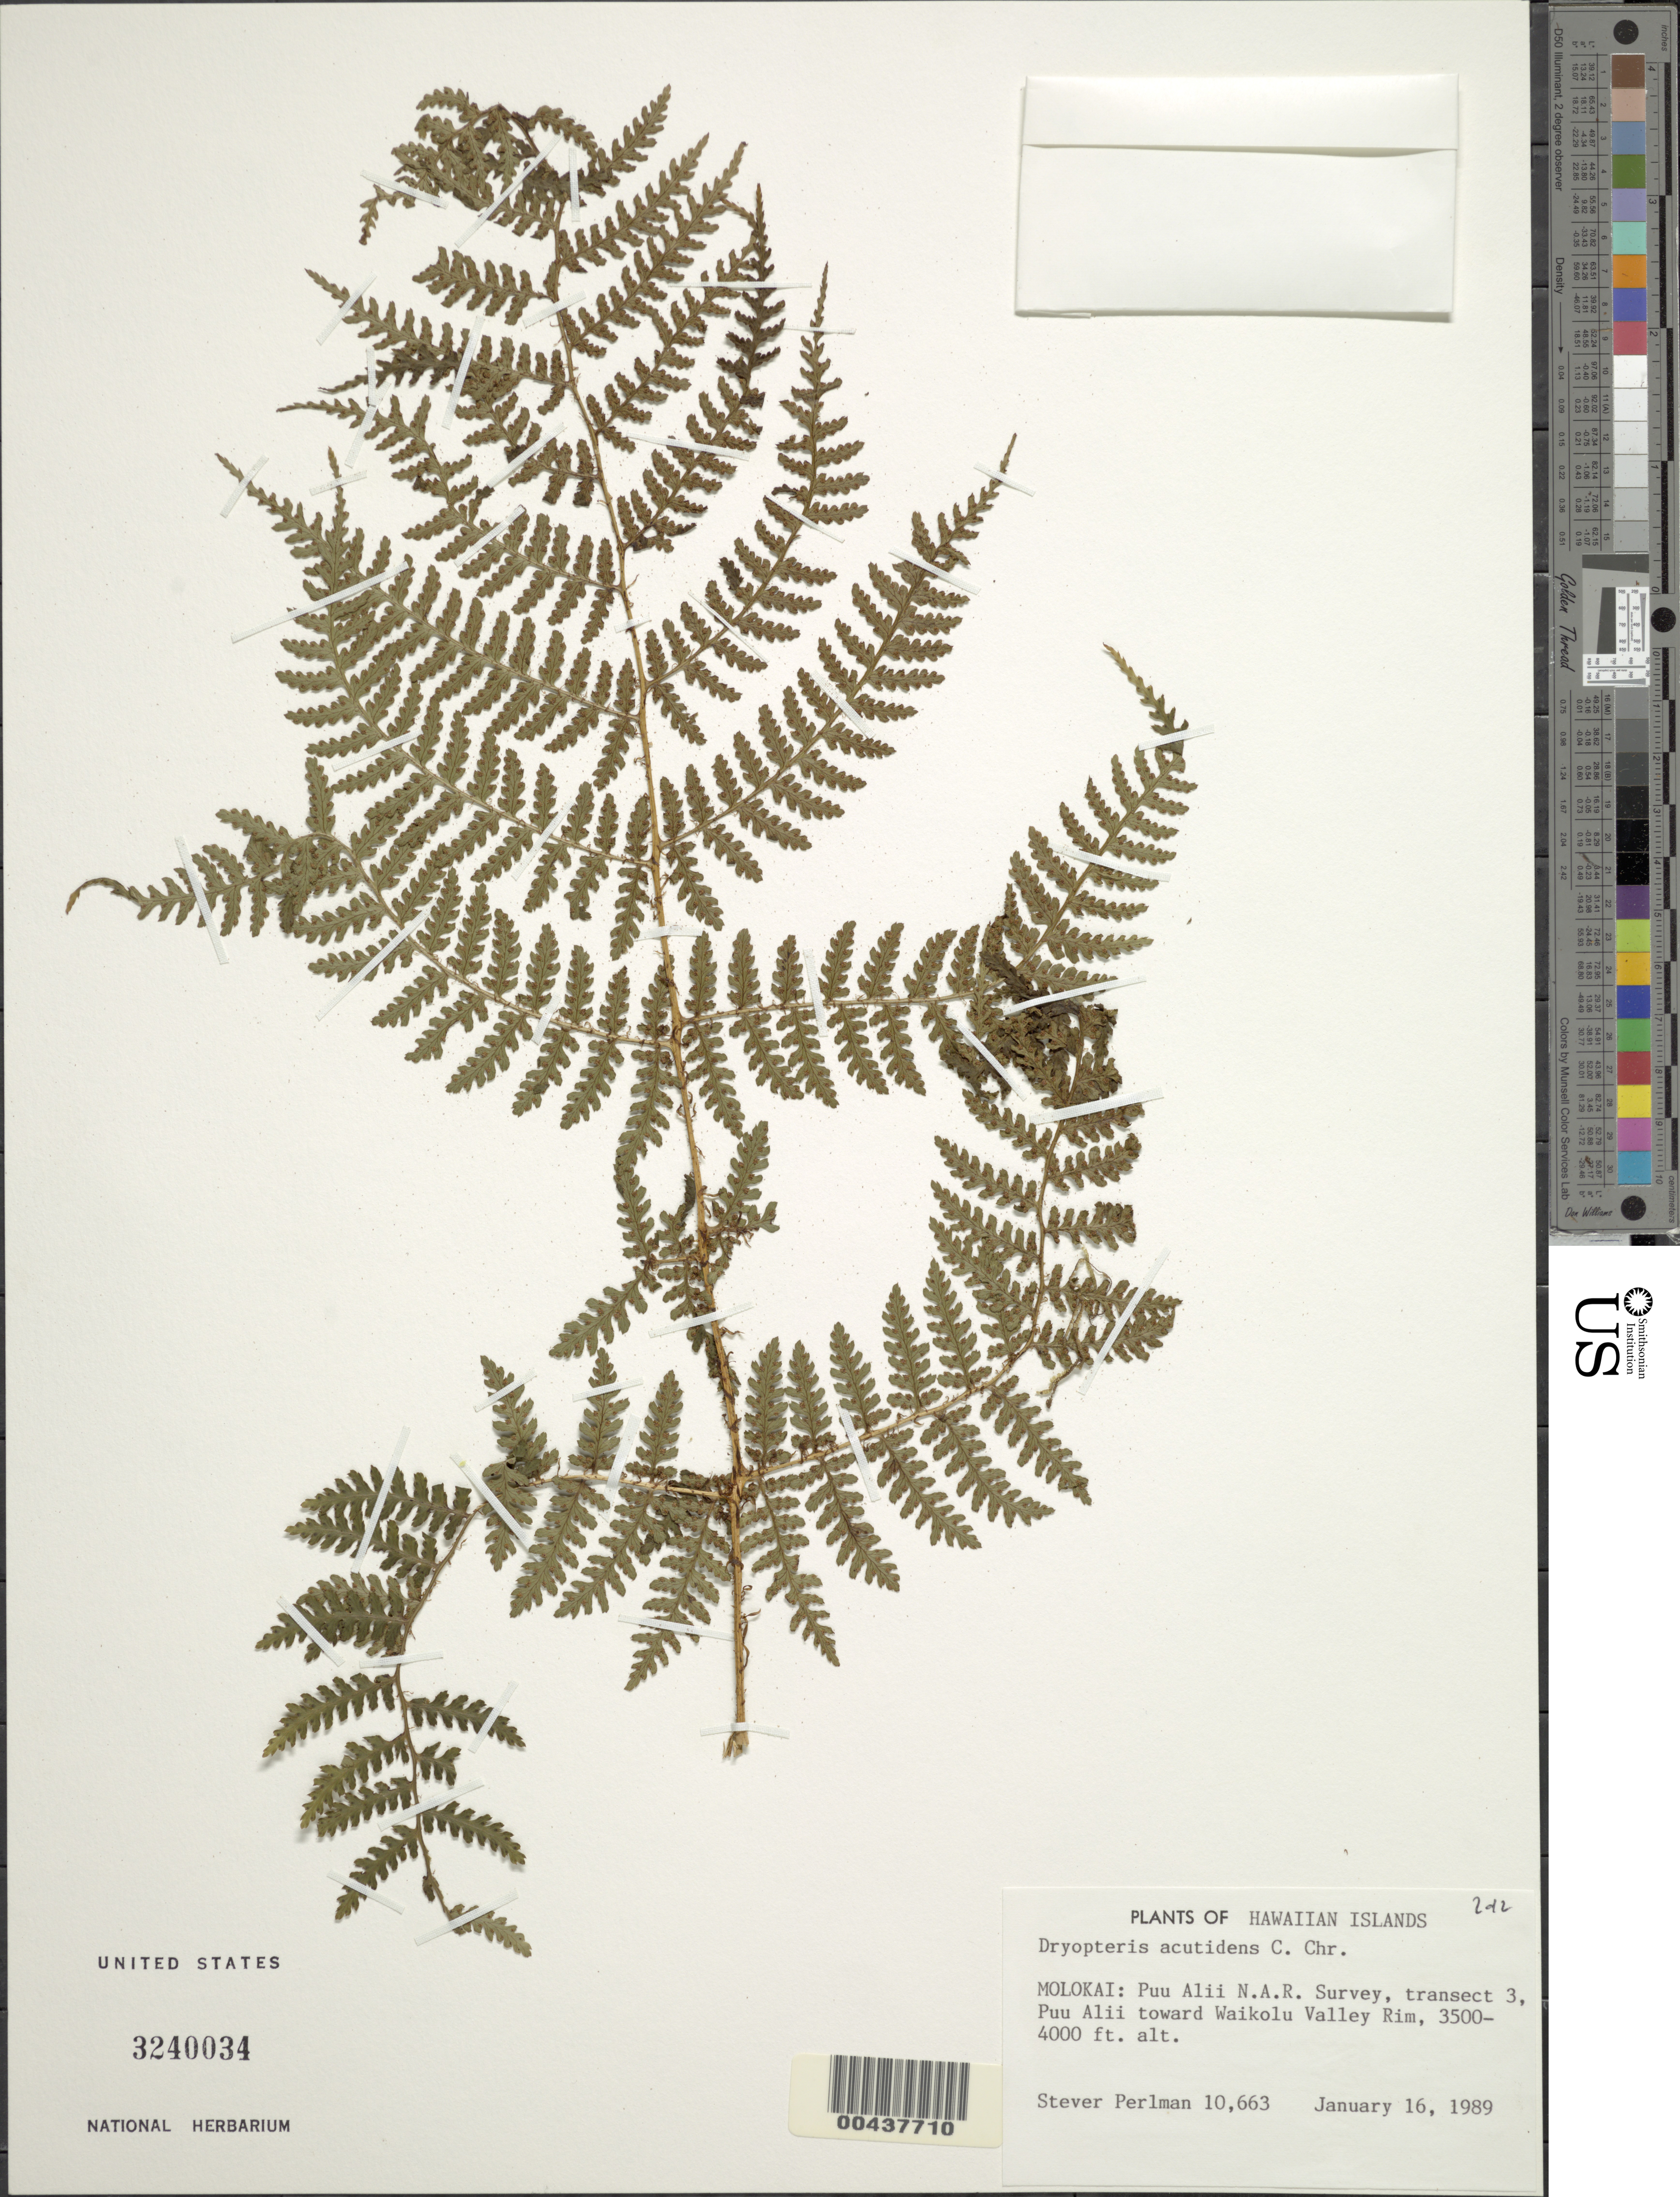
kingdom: Plantae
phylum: Tracheophyta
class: Polypodiopsida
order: Polypodiales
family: Dryopteridaceae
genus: Dryopteris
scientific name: Dryopteris acutidens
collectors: S. P. Perlman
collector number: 10663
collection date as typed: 16 Jan 1989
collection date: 1989-01-16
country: United States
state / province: Hawaii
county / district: Maui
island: Moloka'i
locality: Puu Alii N.A.R. Survey, transect 3, Puu Alii toward Waikolu Valley Rim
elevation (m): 1067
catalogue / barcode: US 3240034